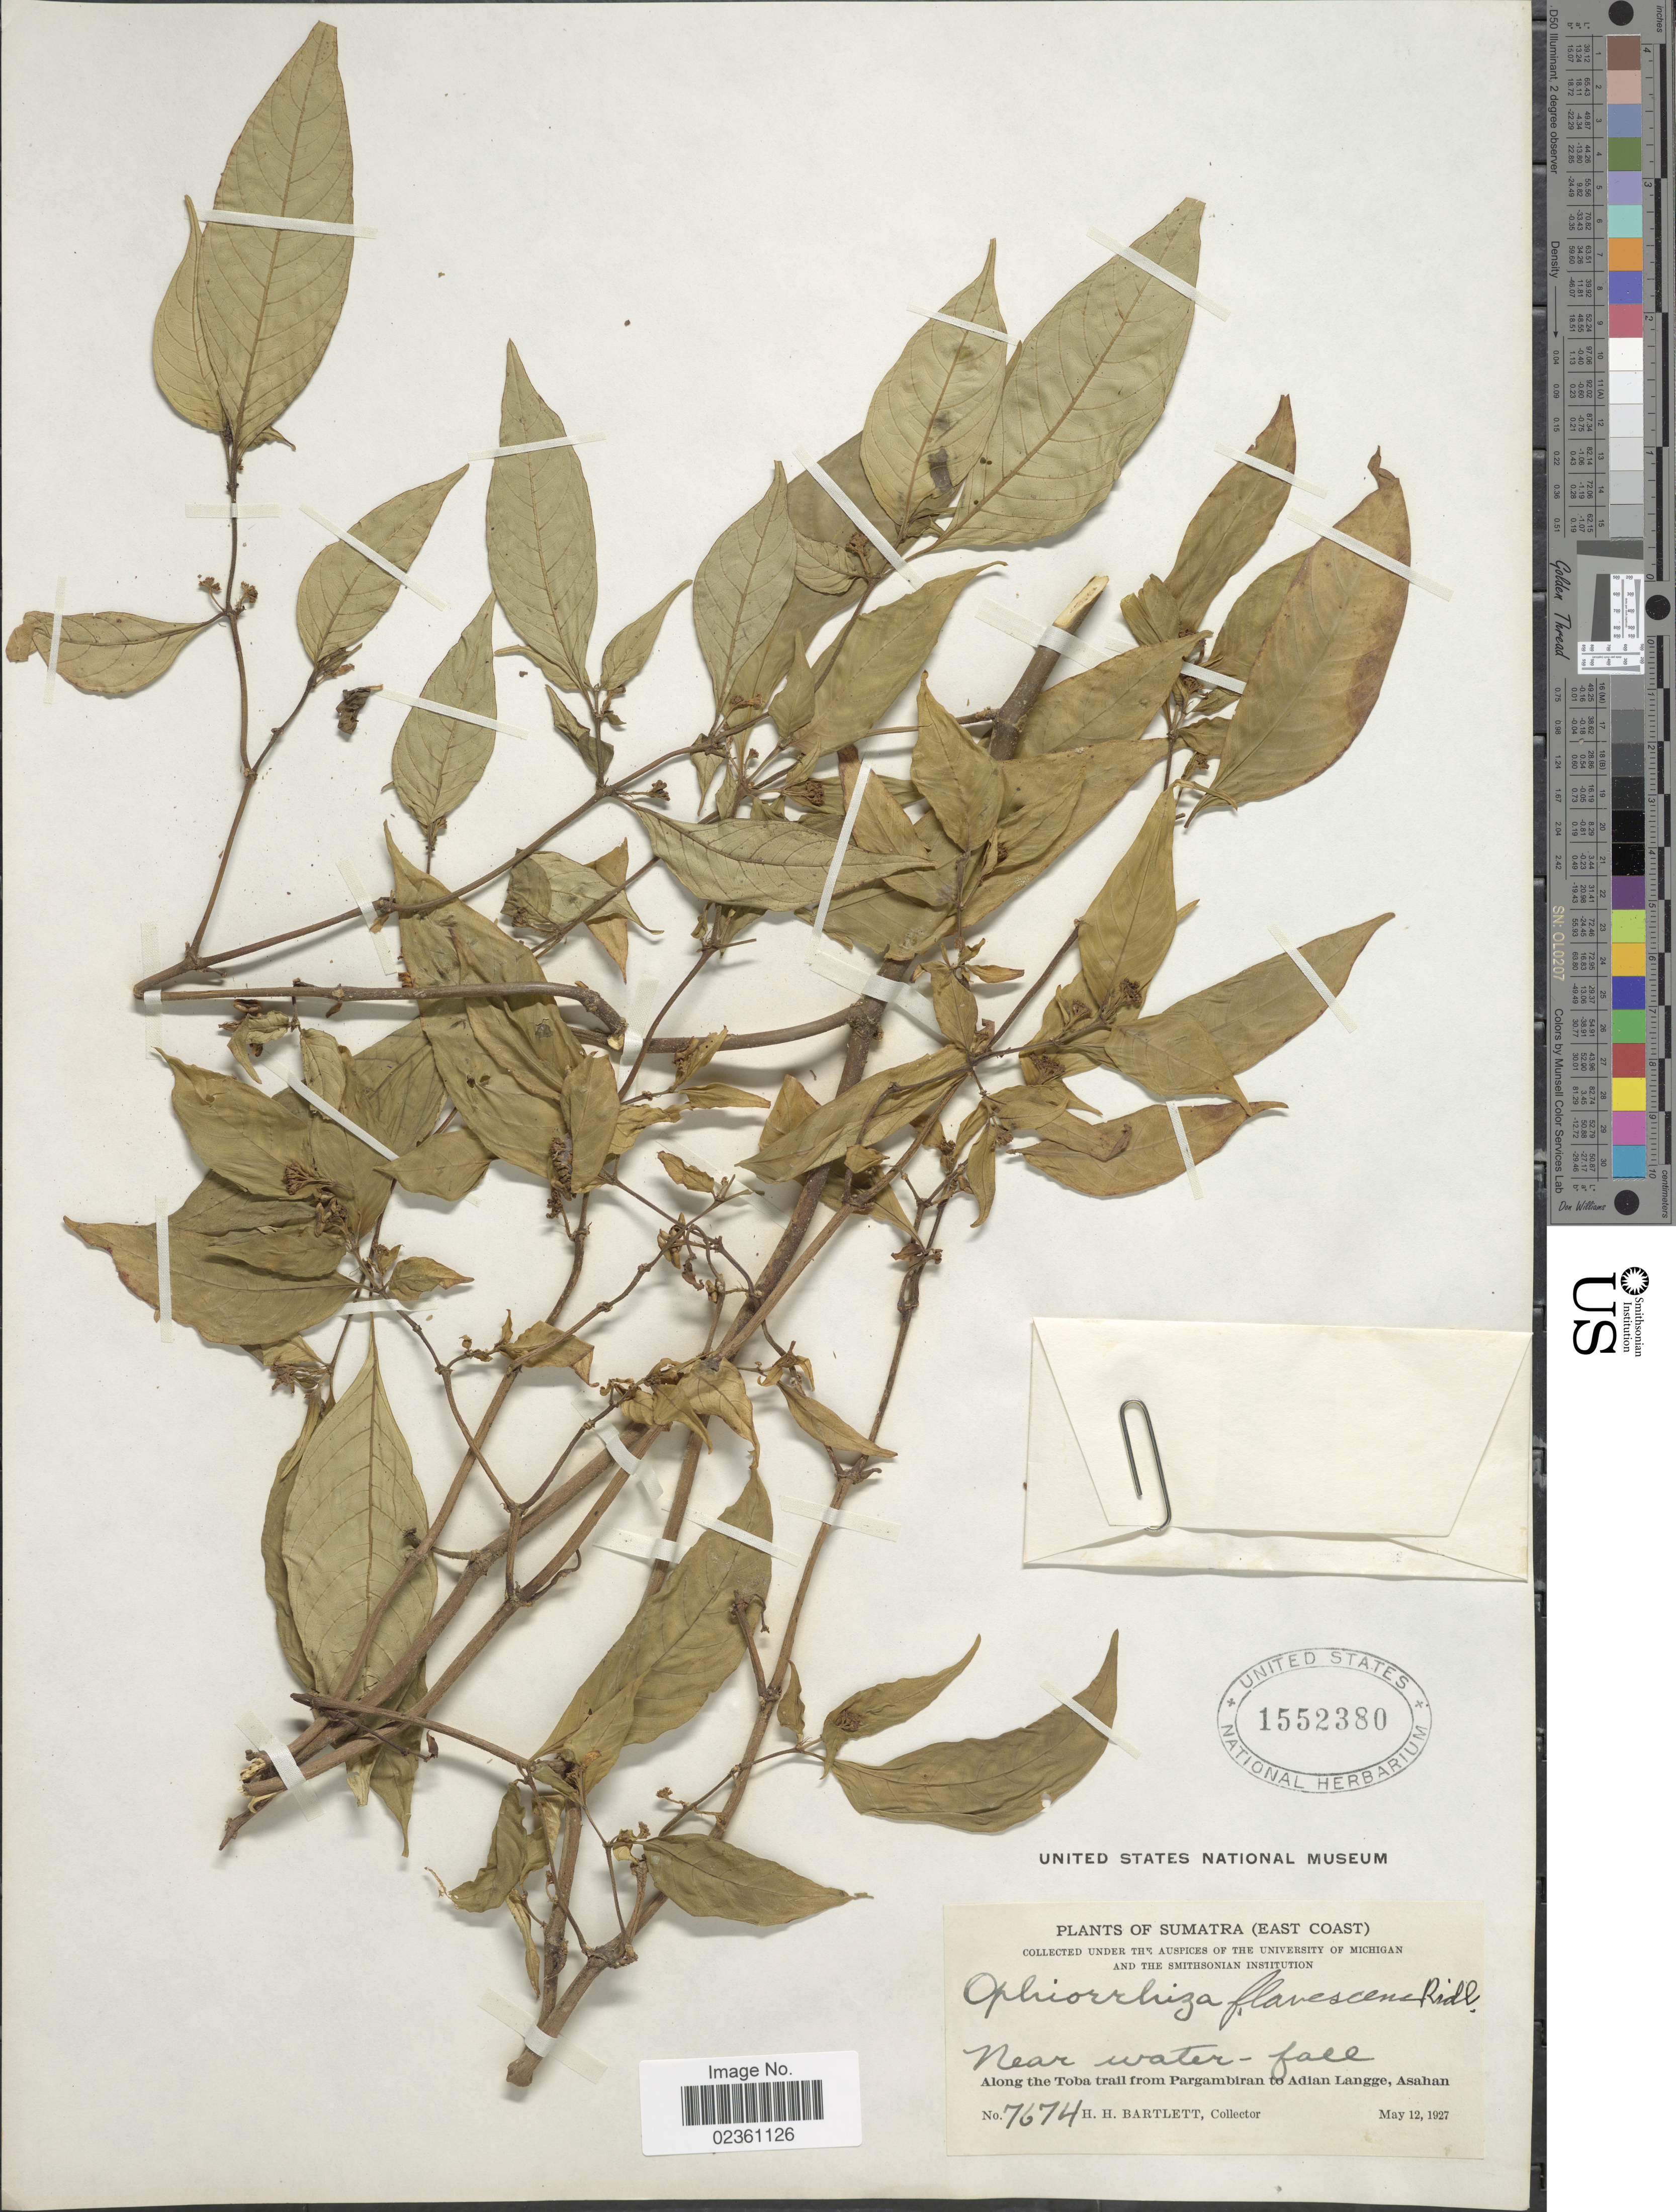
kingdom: Plantae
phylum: Tracheophyta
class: Magnoliopsida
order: Gentianales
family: Rubiaceae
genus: Ophiorrhiza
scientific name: Ophiorrhiza flavescens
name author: Ridl.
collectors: H. H. Bartlett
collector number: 7674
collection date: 1927-05-12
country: Indonesia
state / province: Sumatra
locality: (East Coast) Near water-fall, Along the Toba trail from Pargambiran to Adian Langge, Asahan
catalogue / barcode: US 1552380